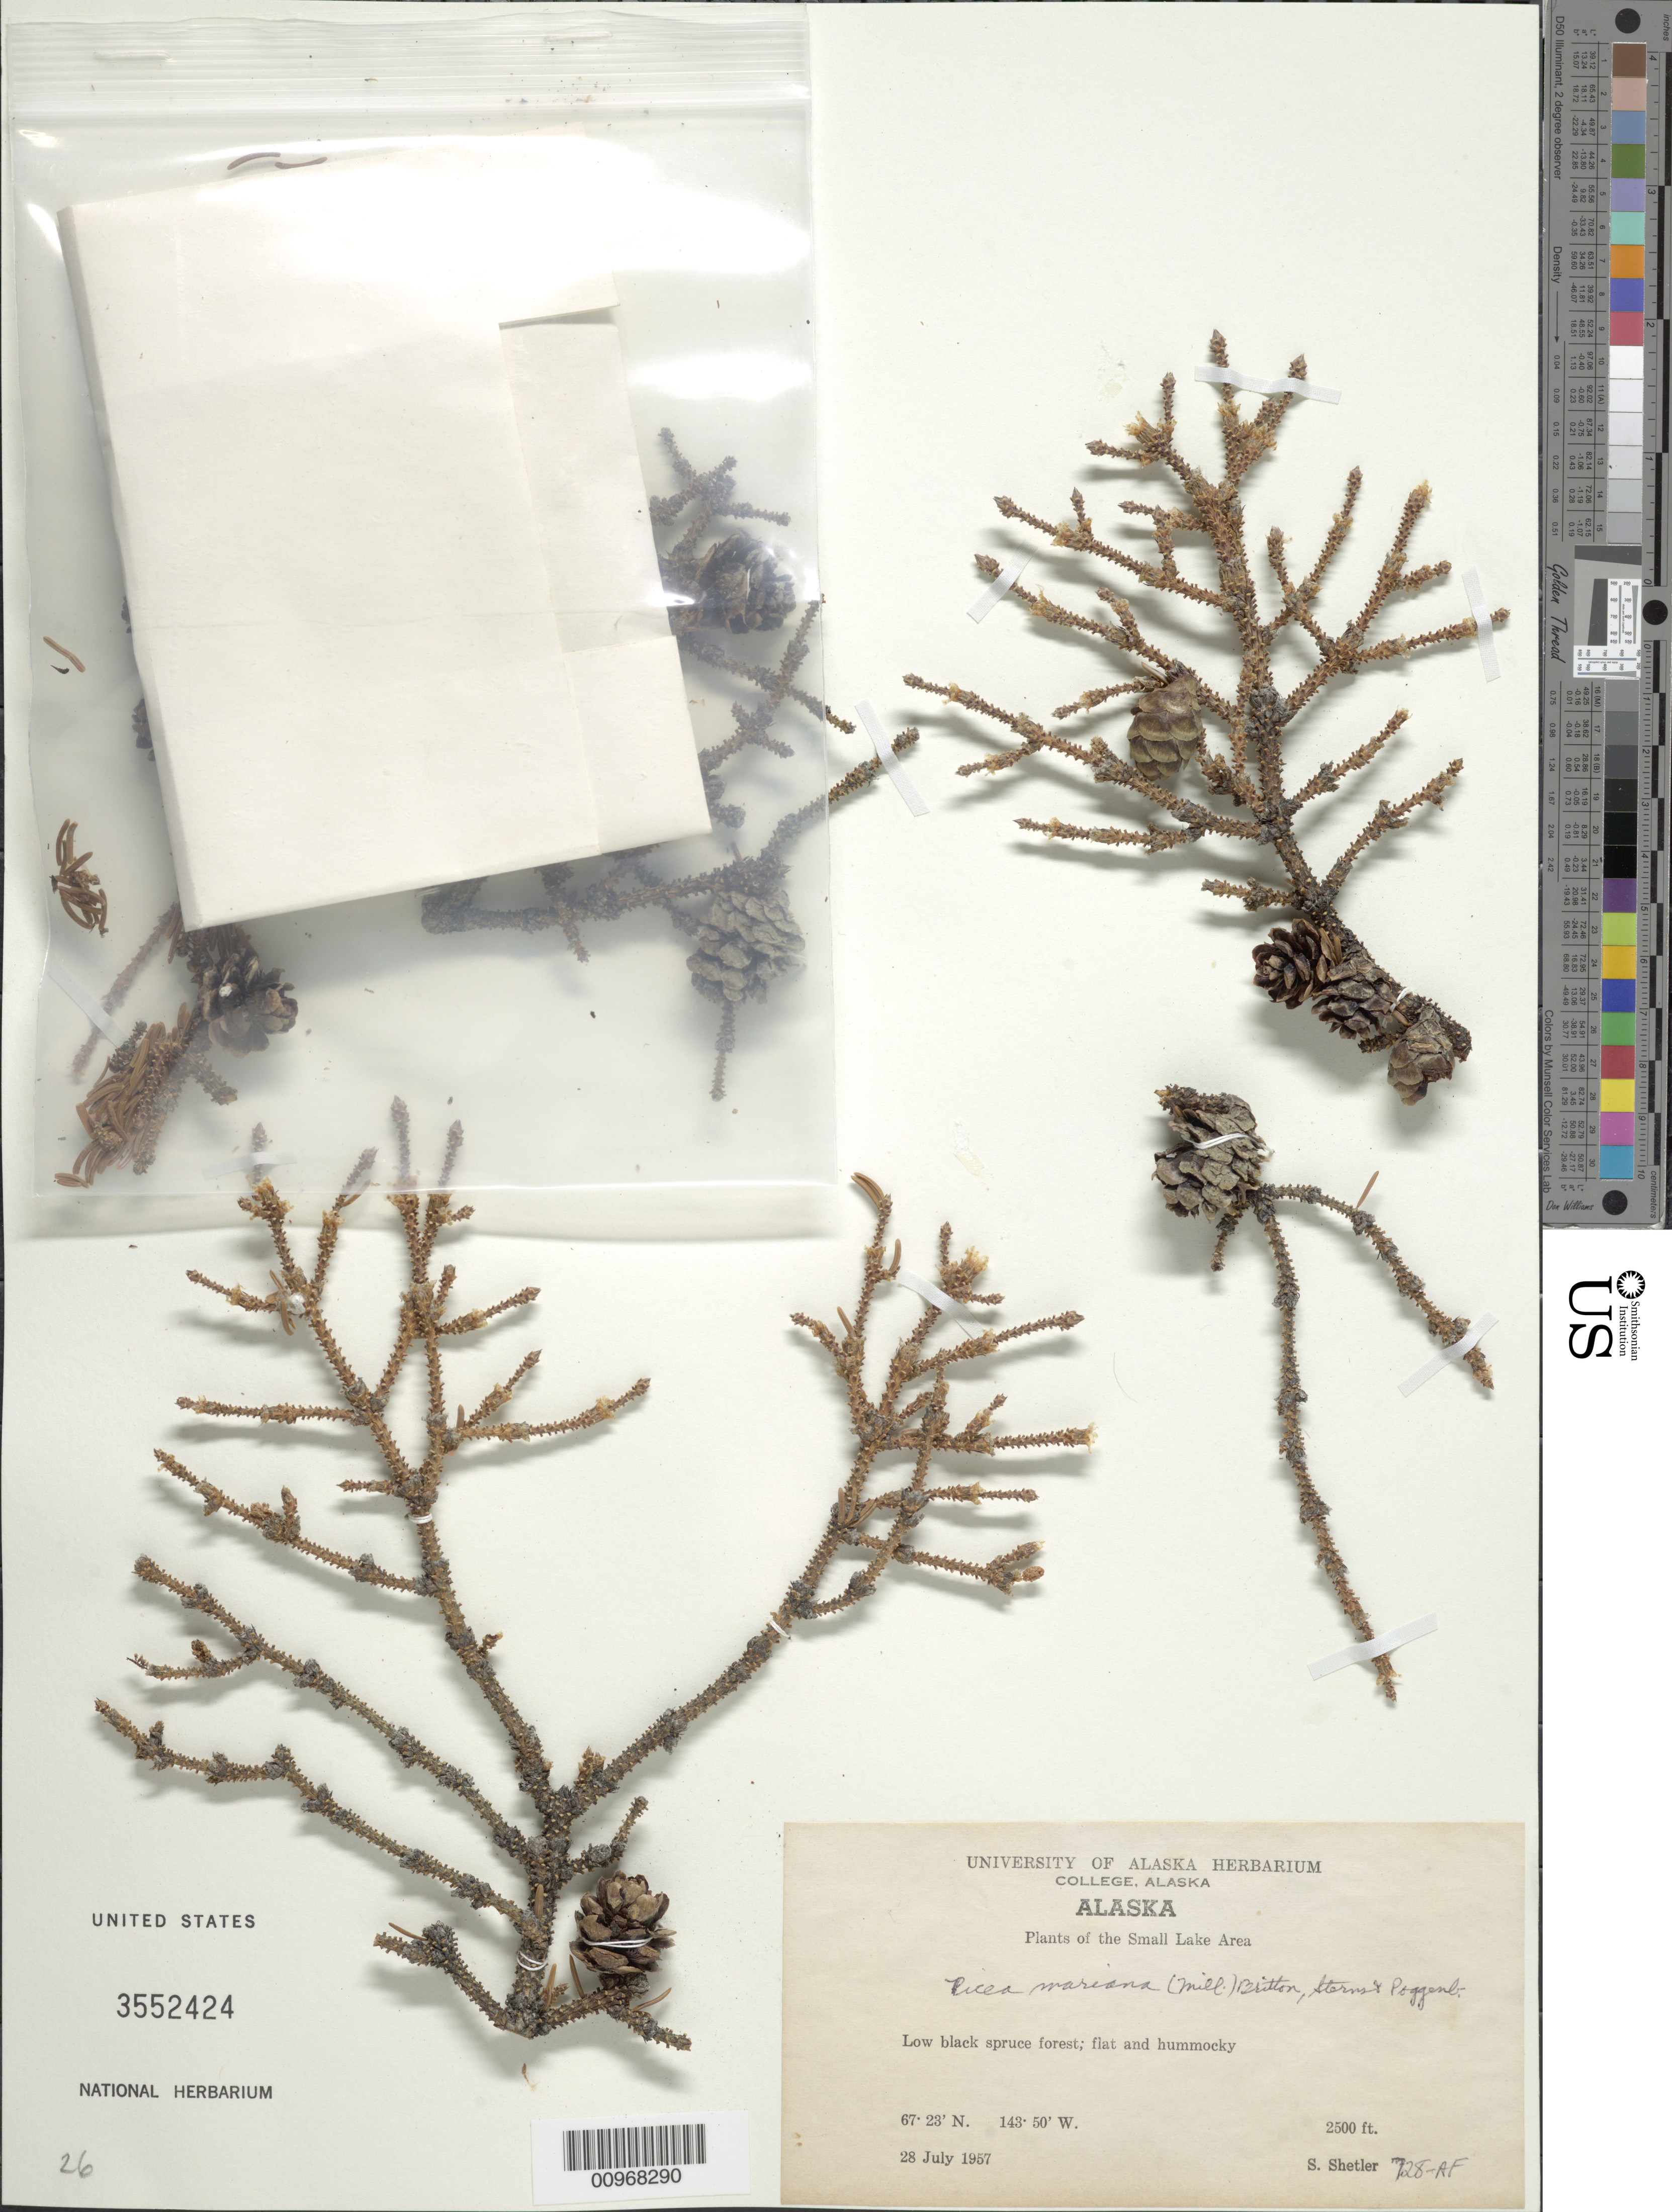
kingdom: Plantae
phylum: Tracheophyta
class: Pinopsida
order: Pinales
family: Pinaceae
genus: Picea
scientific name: Picea mariana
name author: (Mill.) Britton, Stearns & Poggenb.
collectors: S. Shetler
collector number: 728-AF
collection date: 1957-07-28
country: United States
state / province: Alaska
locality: Small Lake area, low black spruce forest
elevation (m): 762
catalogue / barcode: US 3552424